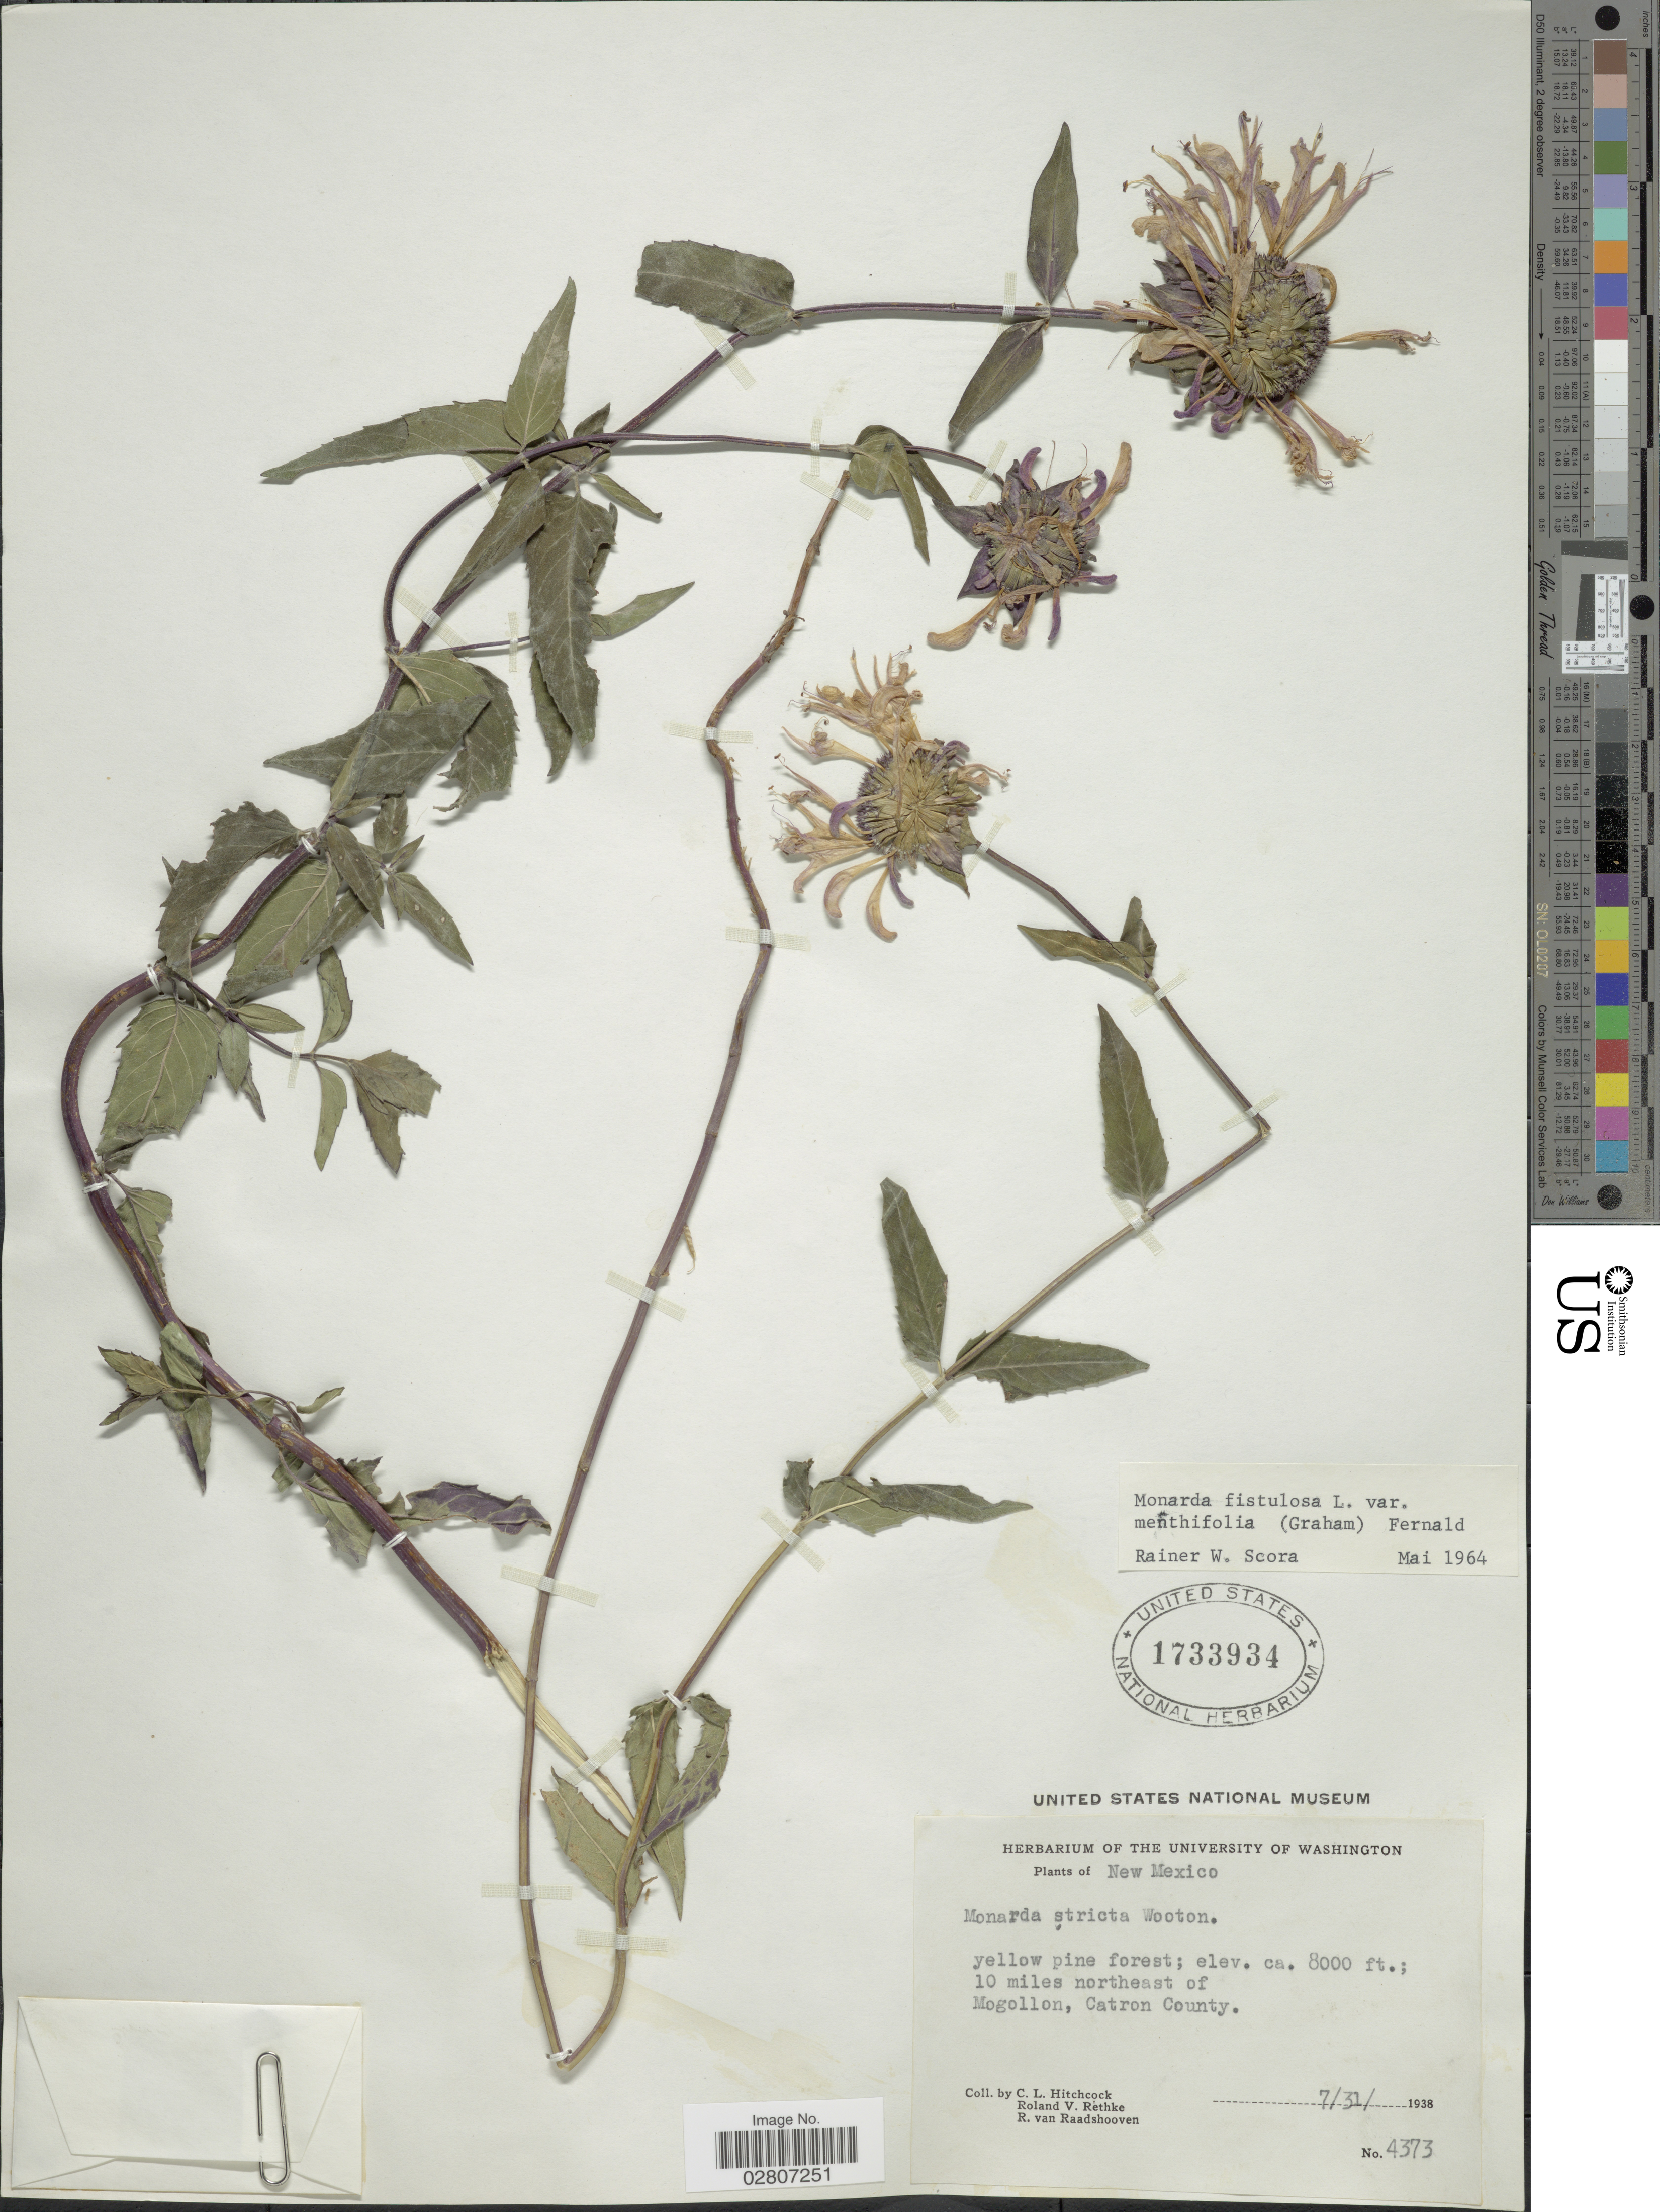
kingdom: Plantae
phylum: Tracheophyta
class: Magnoliopsida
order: Lamiales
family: Lamiaceae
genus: Monarda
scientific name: Monarda fistulosa var. menthifolia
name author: (Graham) Fernald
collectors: C. L. Hitchcock, R. Rethke & R. Raadshooven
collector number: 4373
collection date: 1938-07-31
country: United States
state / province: New Mexico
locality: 10 miles northeast of Mogollon, Catron County.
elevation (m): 2438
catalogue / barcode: US 1733934